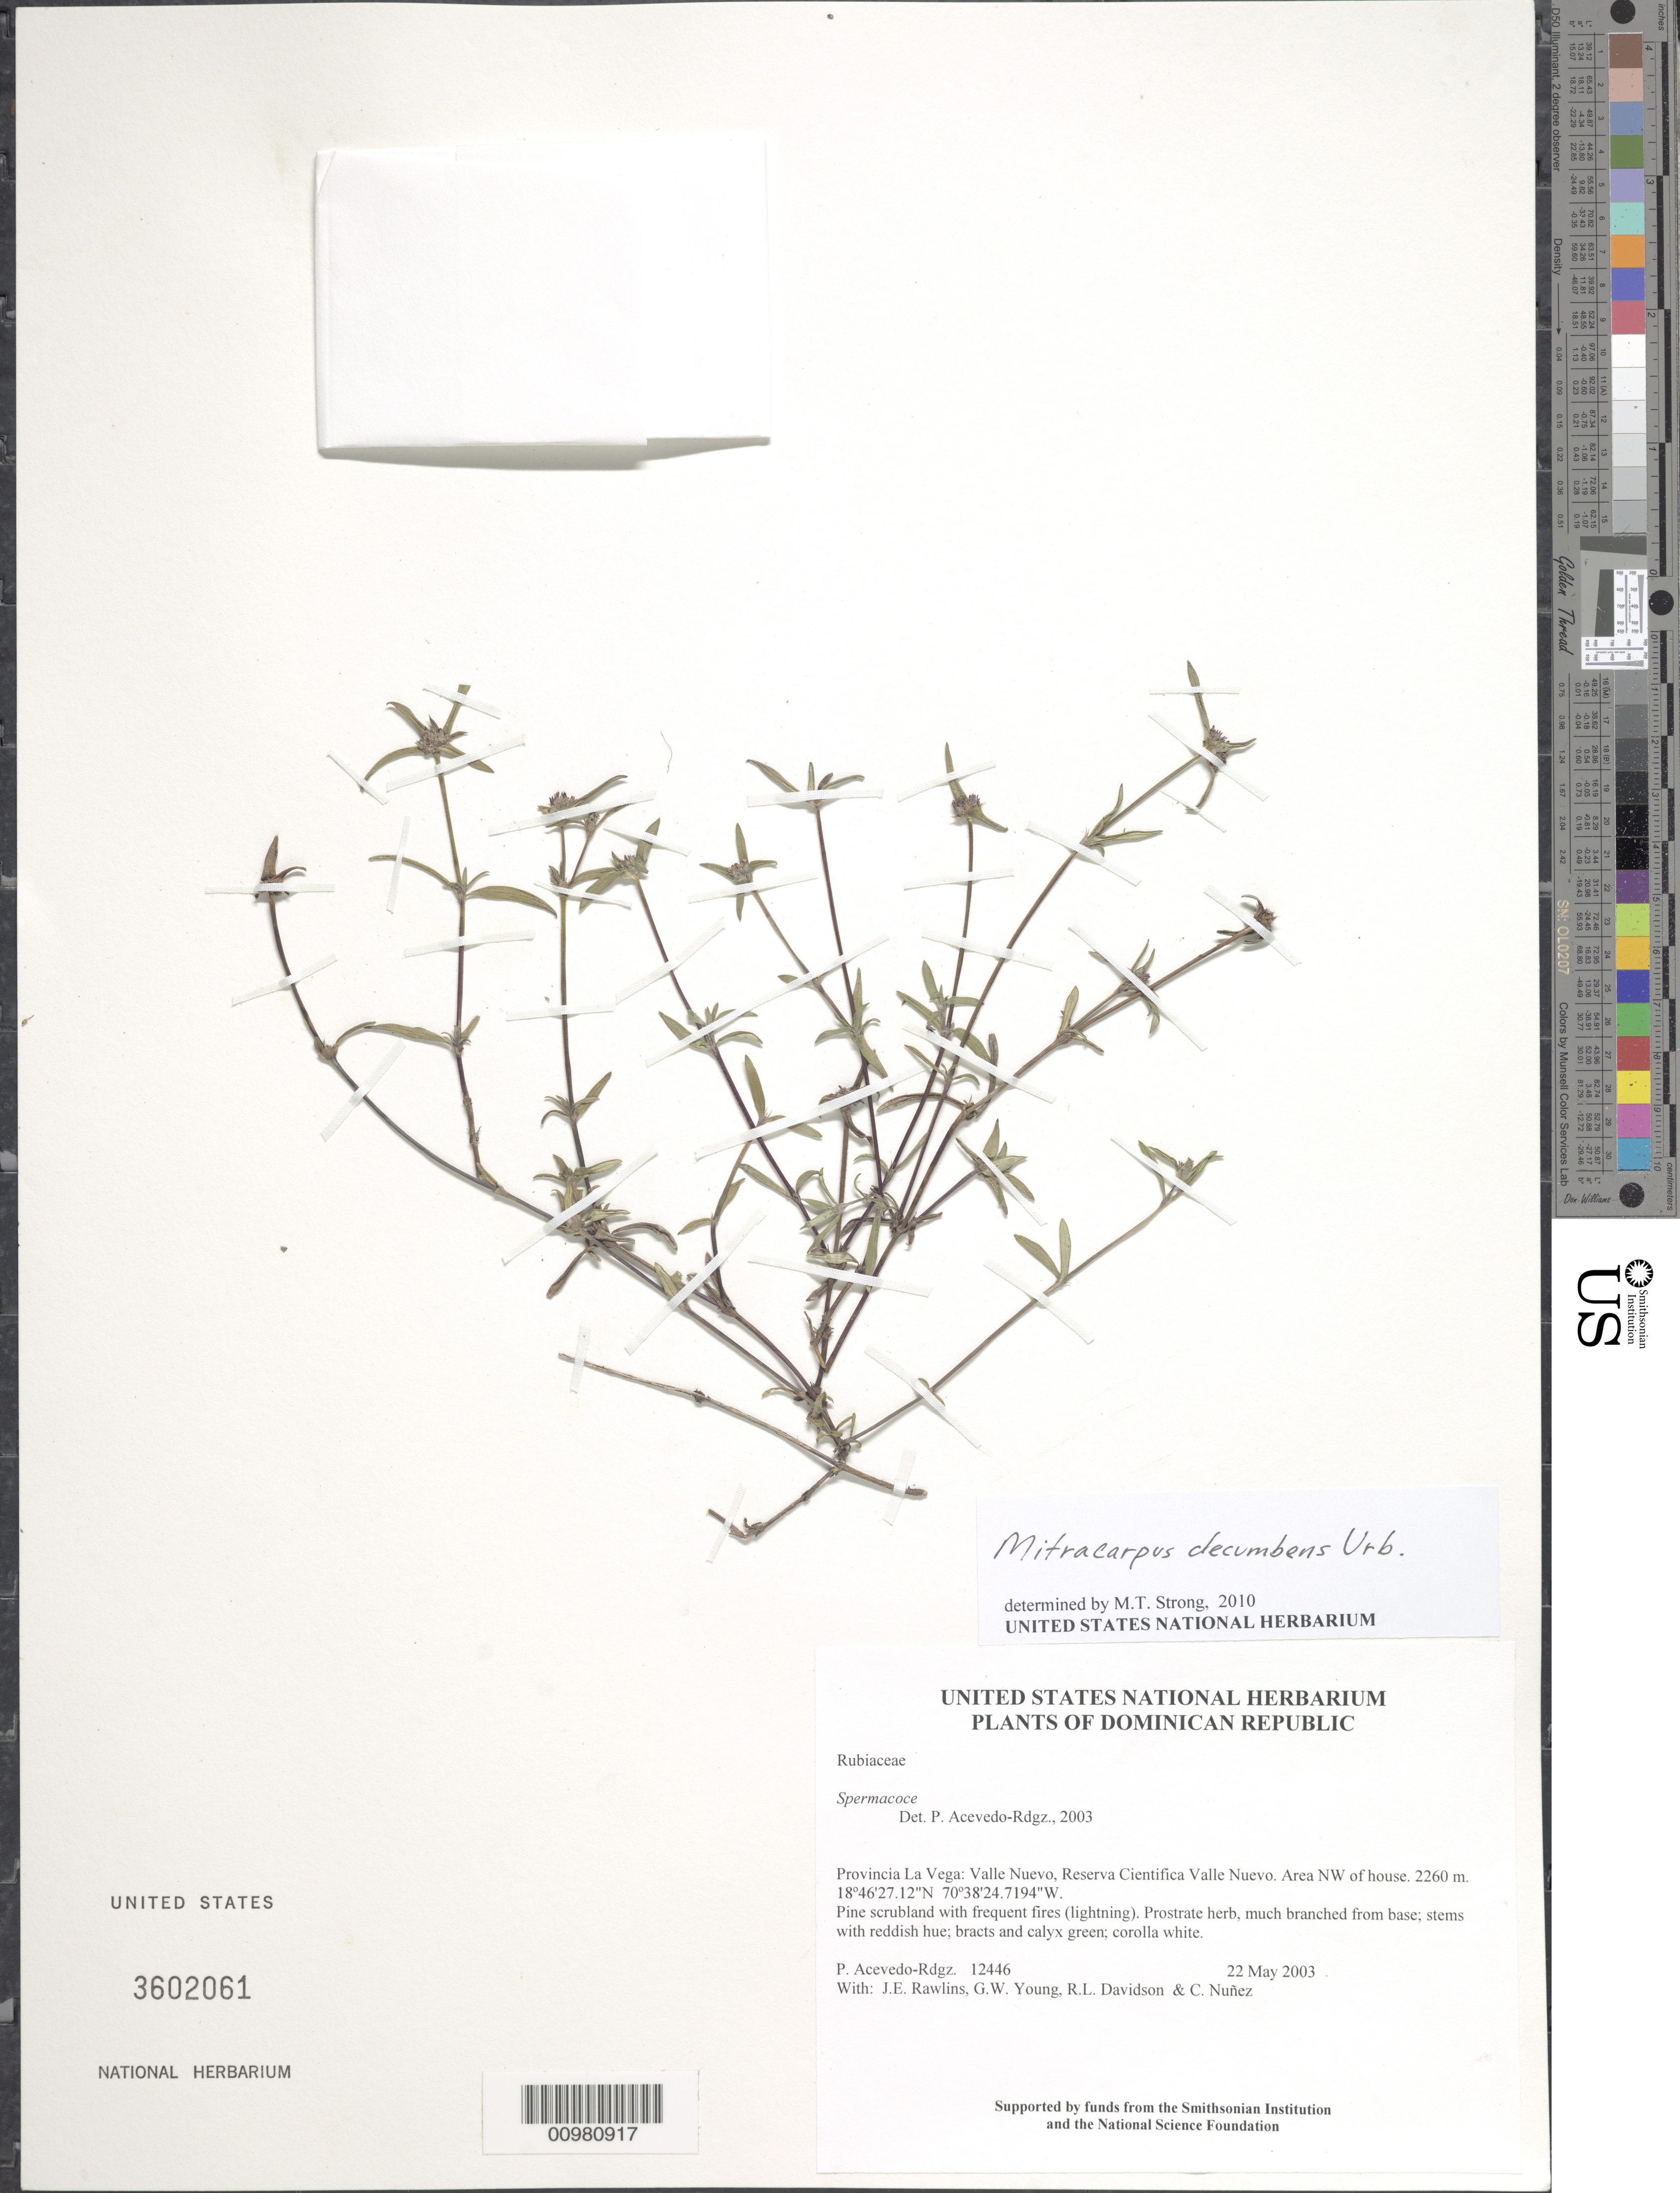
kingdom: Plantae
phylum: Tracheophyta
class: Magnoliopsida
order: Gentianales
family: Rubiaceae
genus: Mitracarpus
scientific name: Mitracarpus decumbens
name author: Urb.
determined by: Strong, M. T., (US), Smithsonian Institution - National Museum of Natural History (UNITED STATES)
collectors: P. Acevedo-Rodr., J. Rawlins, G. Young, R. Davidson & C. Nunez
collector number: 12446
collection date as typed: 22 May 2003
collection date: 2003-05-22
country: Dominican Republic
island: Hispaniola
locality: Provincia La Vega: Valle Nuevo, Reserva Cientifica Valle Nuevo. Area NW of house.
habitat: Pine scrubland with frequent fires (lightning).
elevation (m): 2260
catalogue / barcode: US 3602061